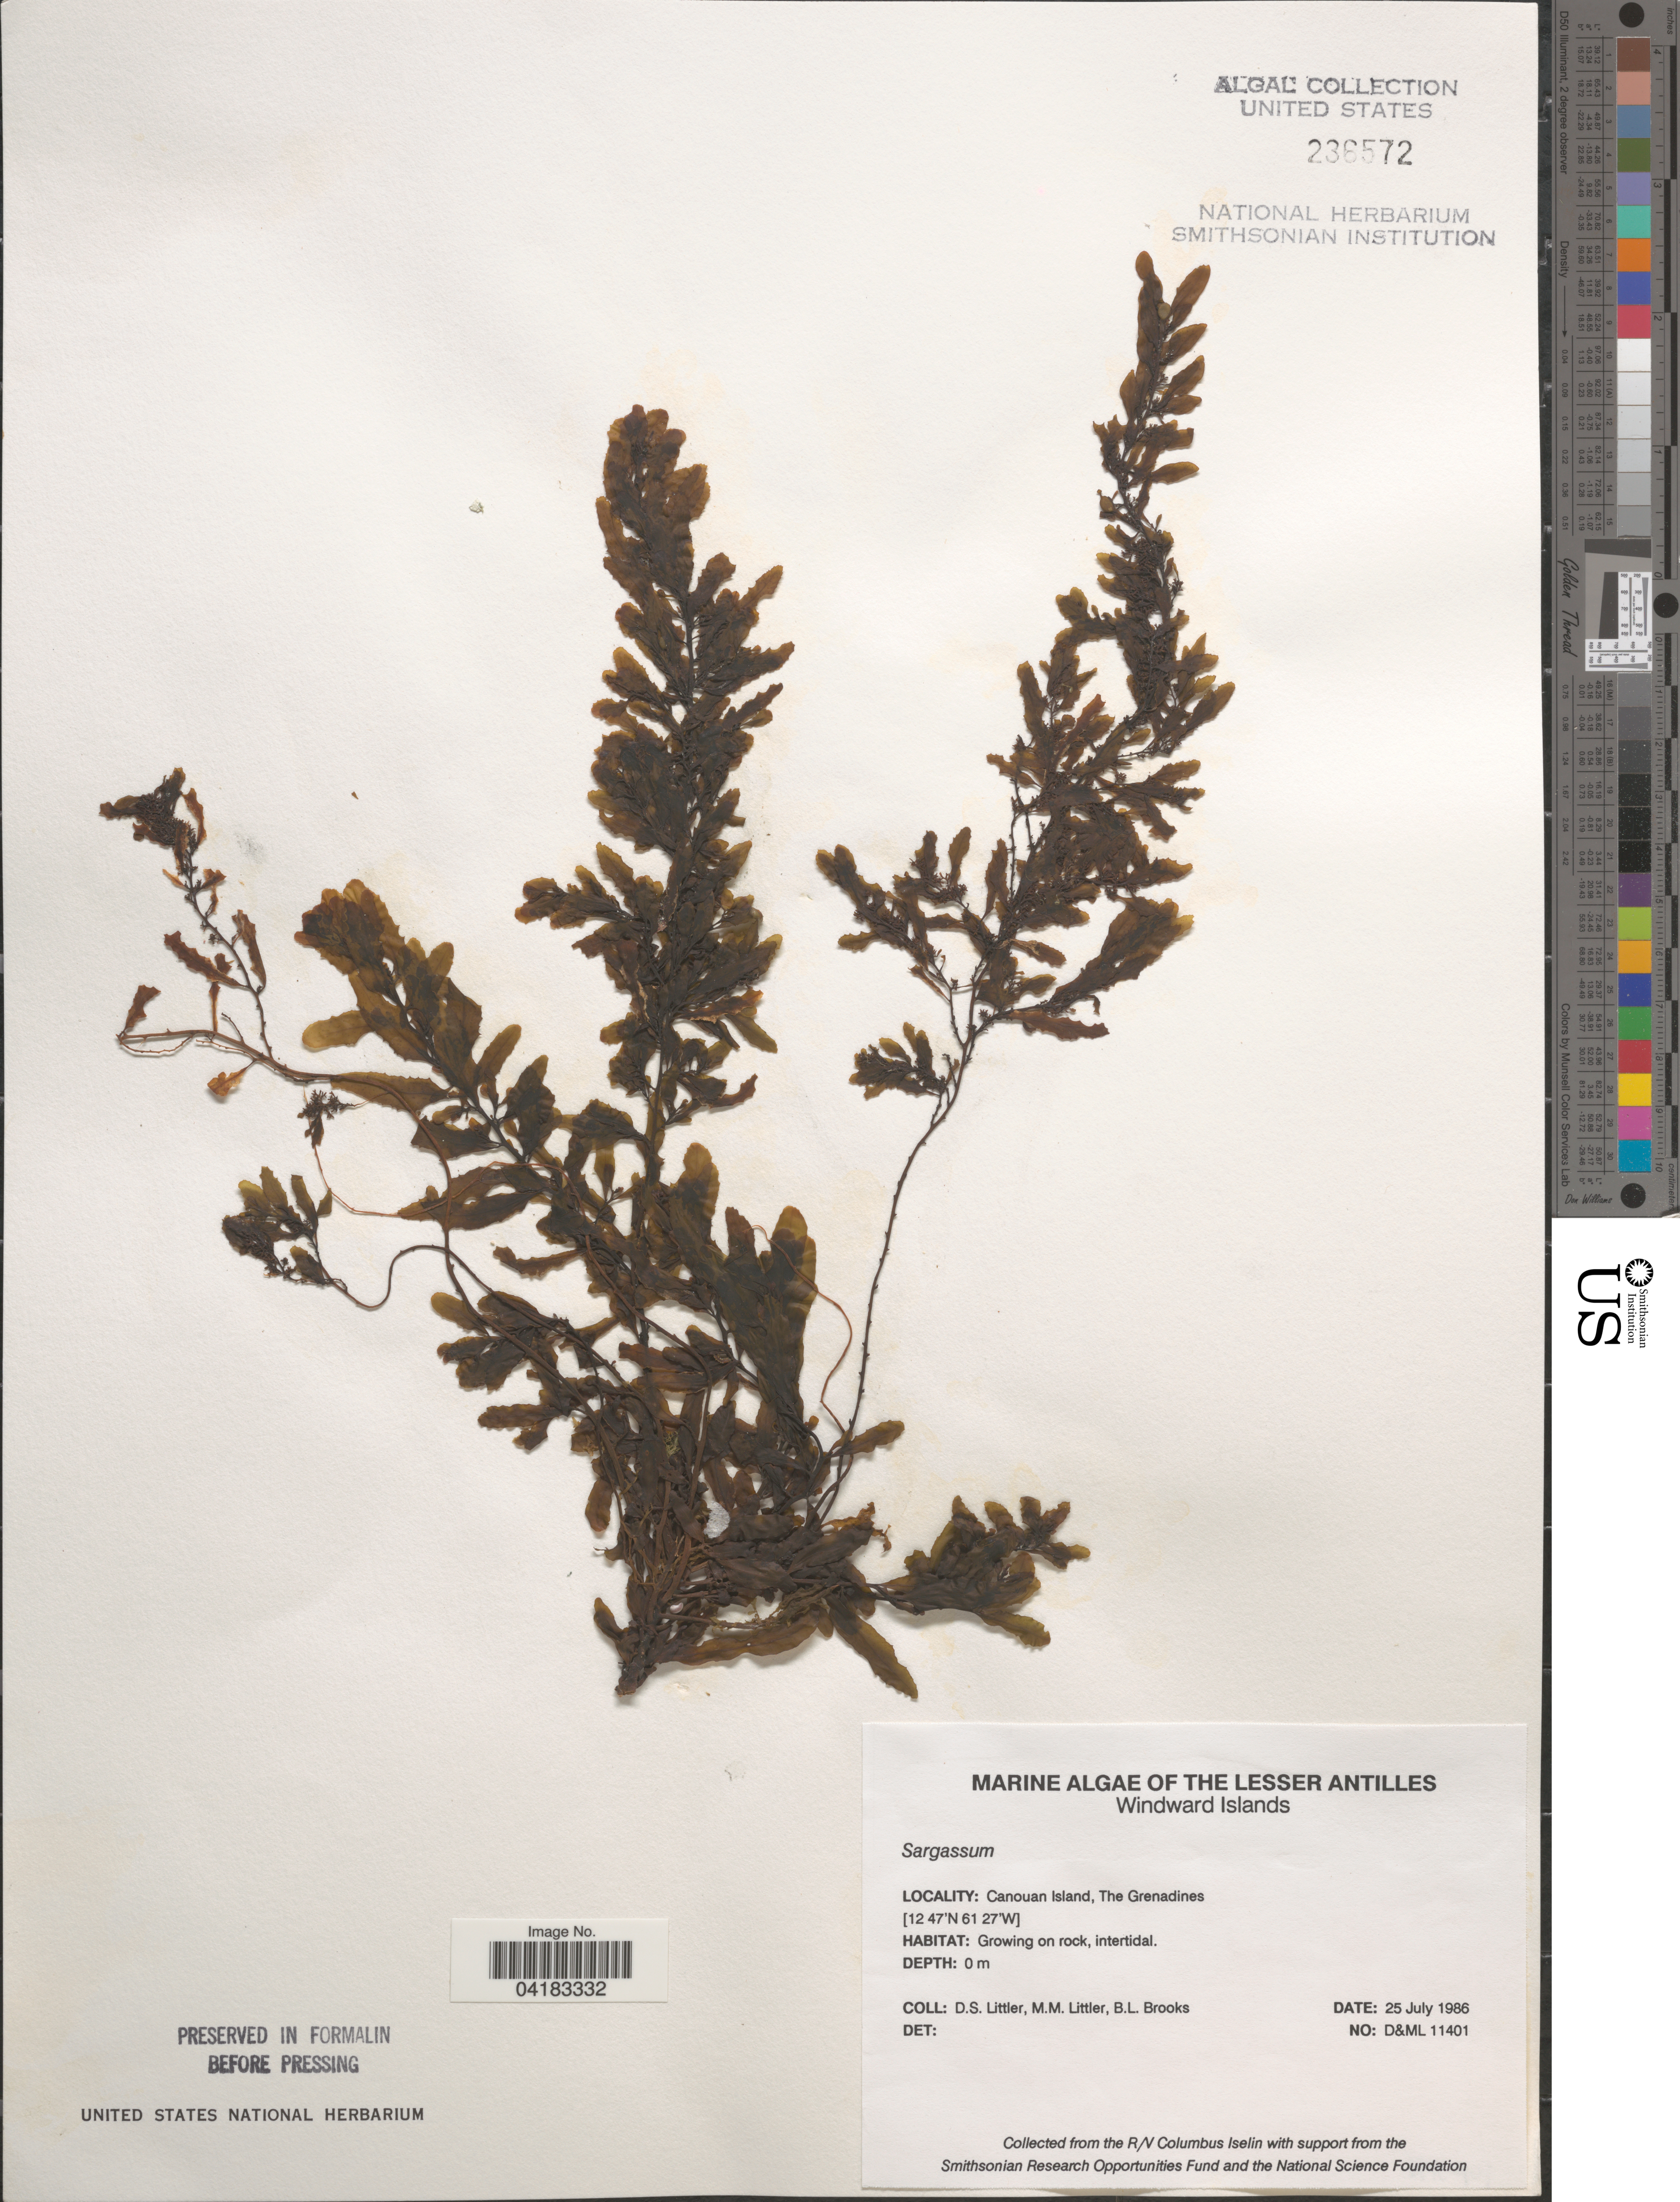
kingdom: Chromista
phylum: Ochrophyta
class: Phaeophyceae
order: Fucales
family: Sargassaceae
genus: Sargassum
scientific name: Sargassum sp.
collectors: D. S. Littler & B. Brooks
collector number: D&ML11401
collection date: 1986-07-25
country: St. Vincent - Grenadines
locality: The Lesser Antilles. Windward Islands. Canouan Island, The Grenadines.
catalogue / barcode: US 236572